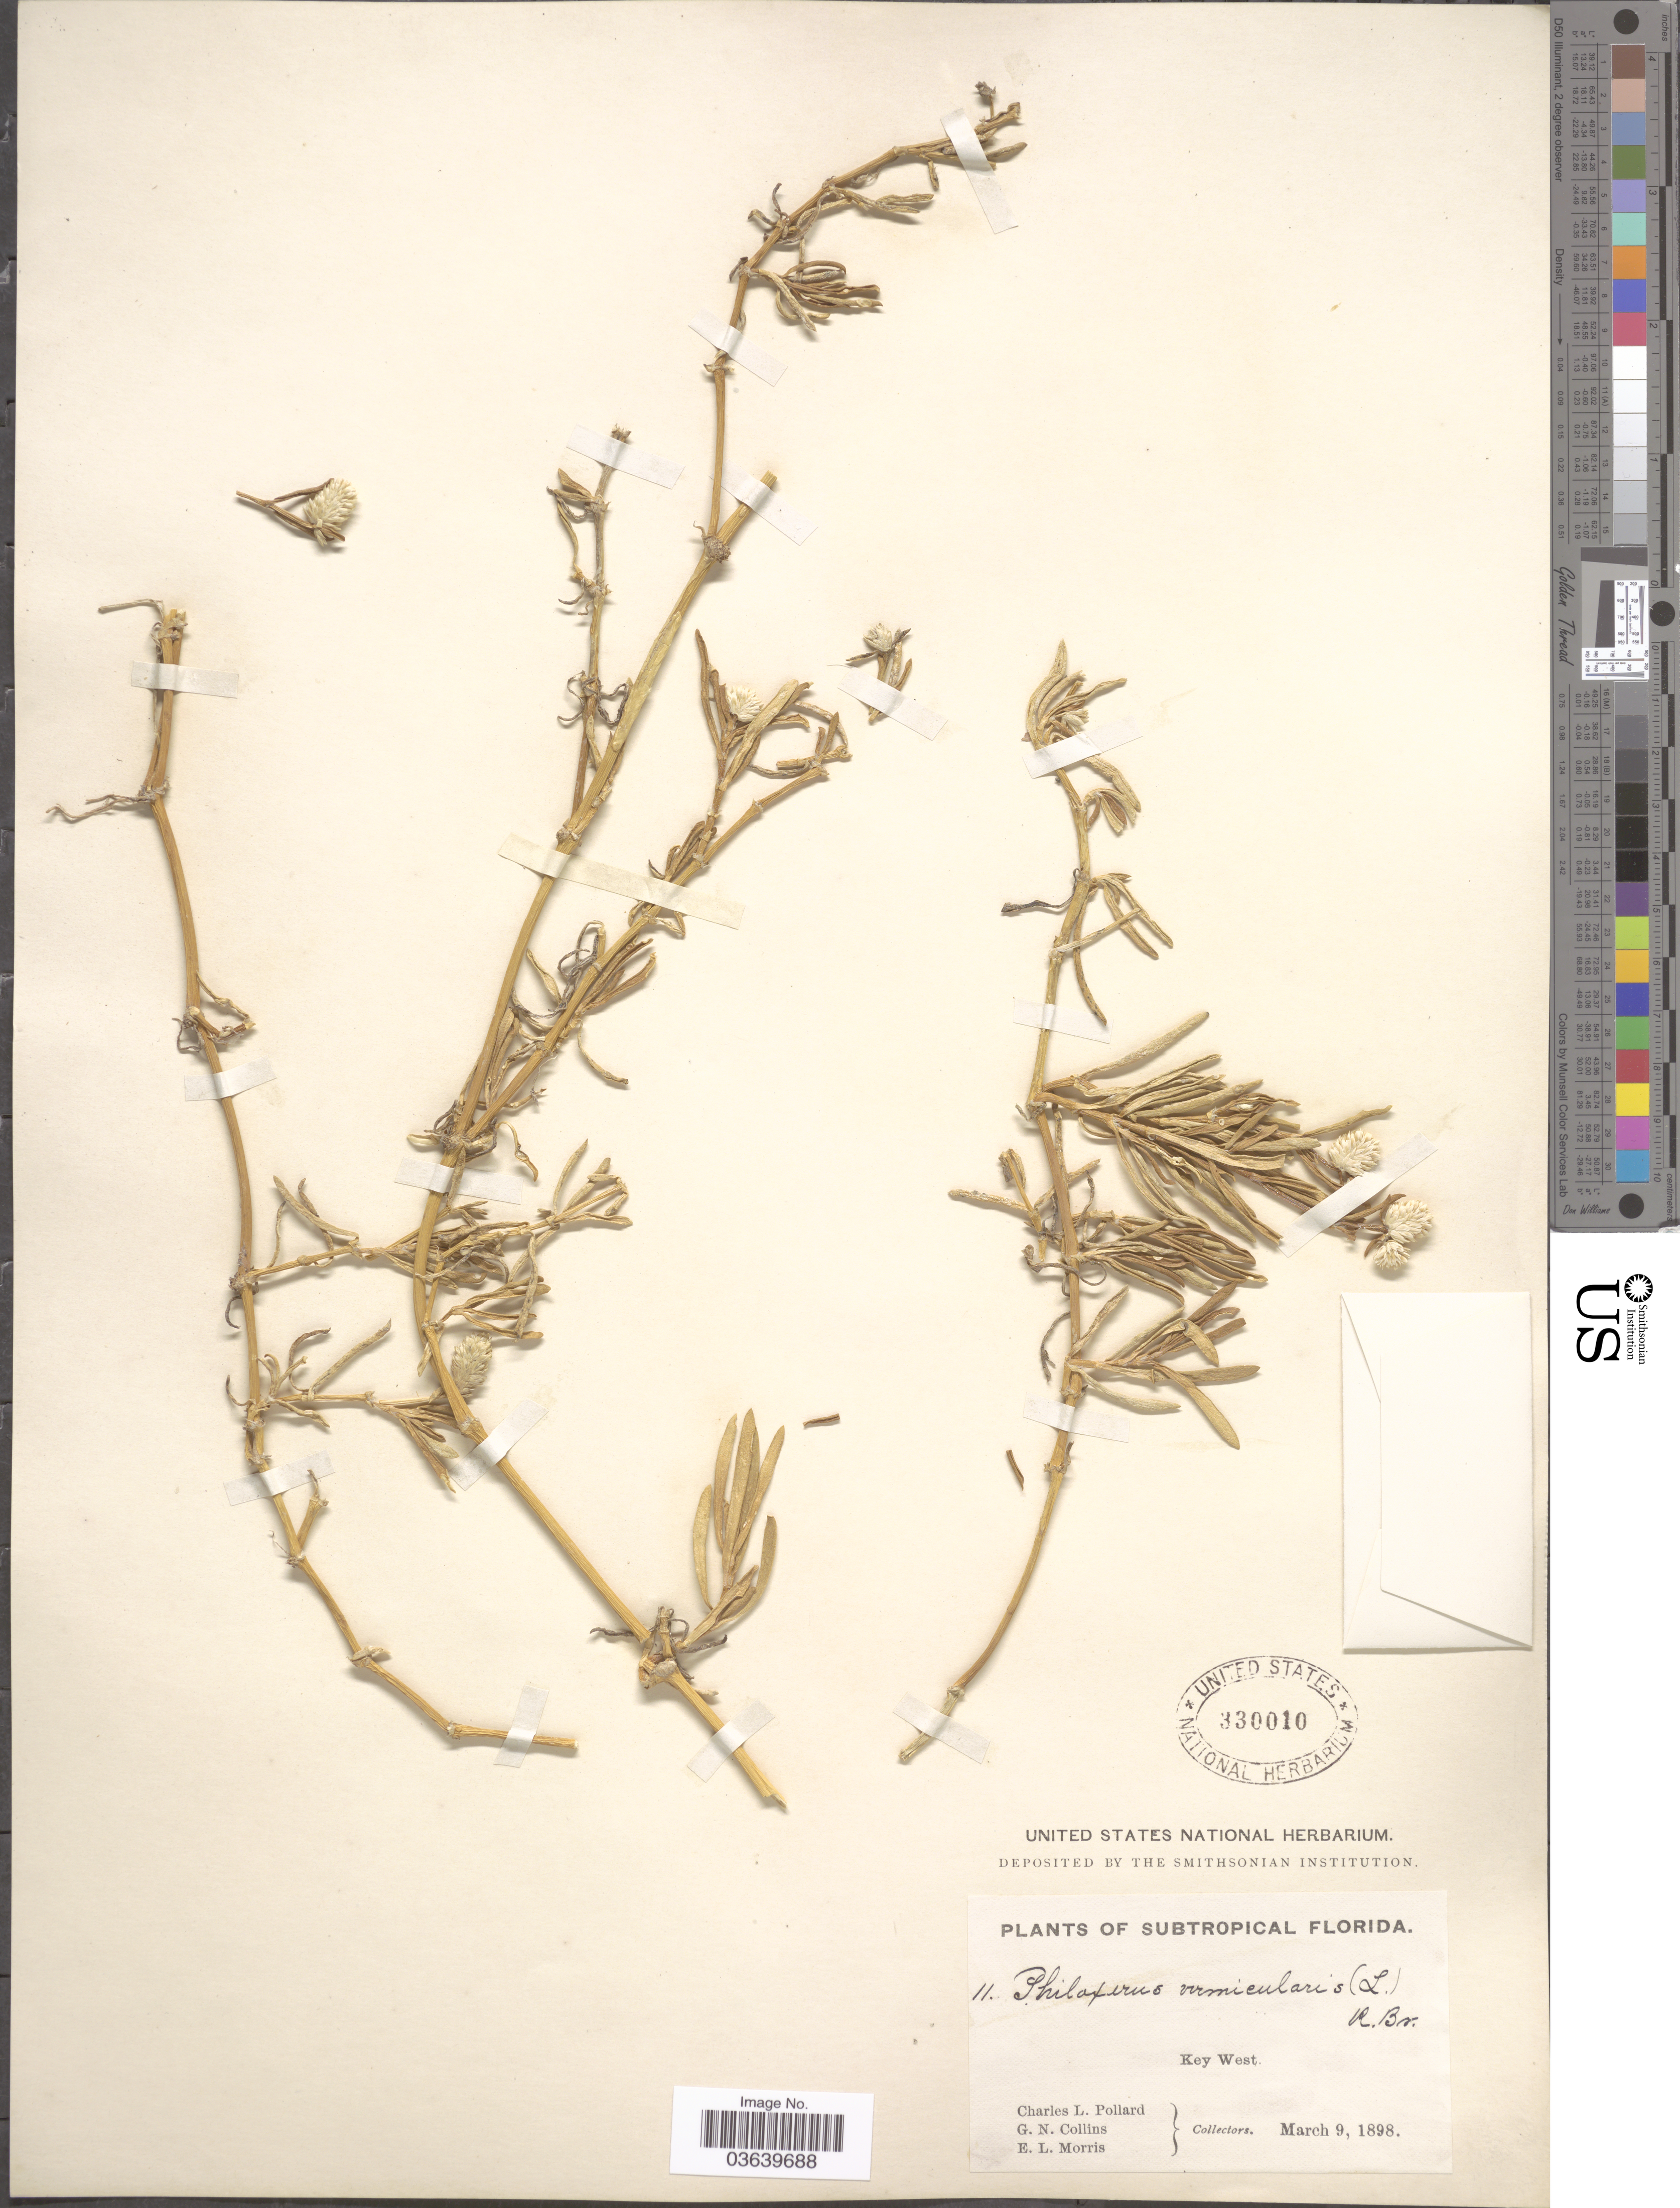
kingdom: Plantae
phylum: Tracheophyta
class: Magnoliopsida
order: Caryophyllales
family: Amaranthaceae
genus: Gomphrena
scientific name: Gomphrena vermicularis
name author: L.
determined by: Strong, Mark T., (BOT), Smithsonian Institution - National Museum of Natural History (UNITED STATES)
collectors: C. L. Pollard, G. Collins & E. Morris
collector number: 11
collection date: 1898-03-09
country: United States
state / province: Florida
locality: Subtropical Florida. Key West.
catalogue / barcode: US 330010